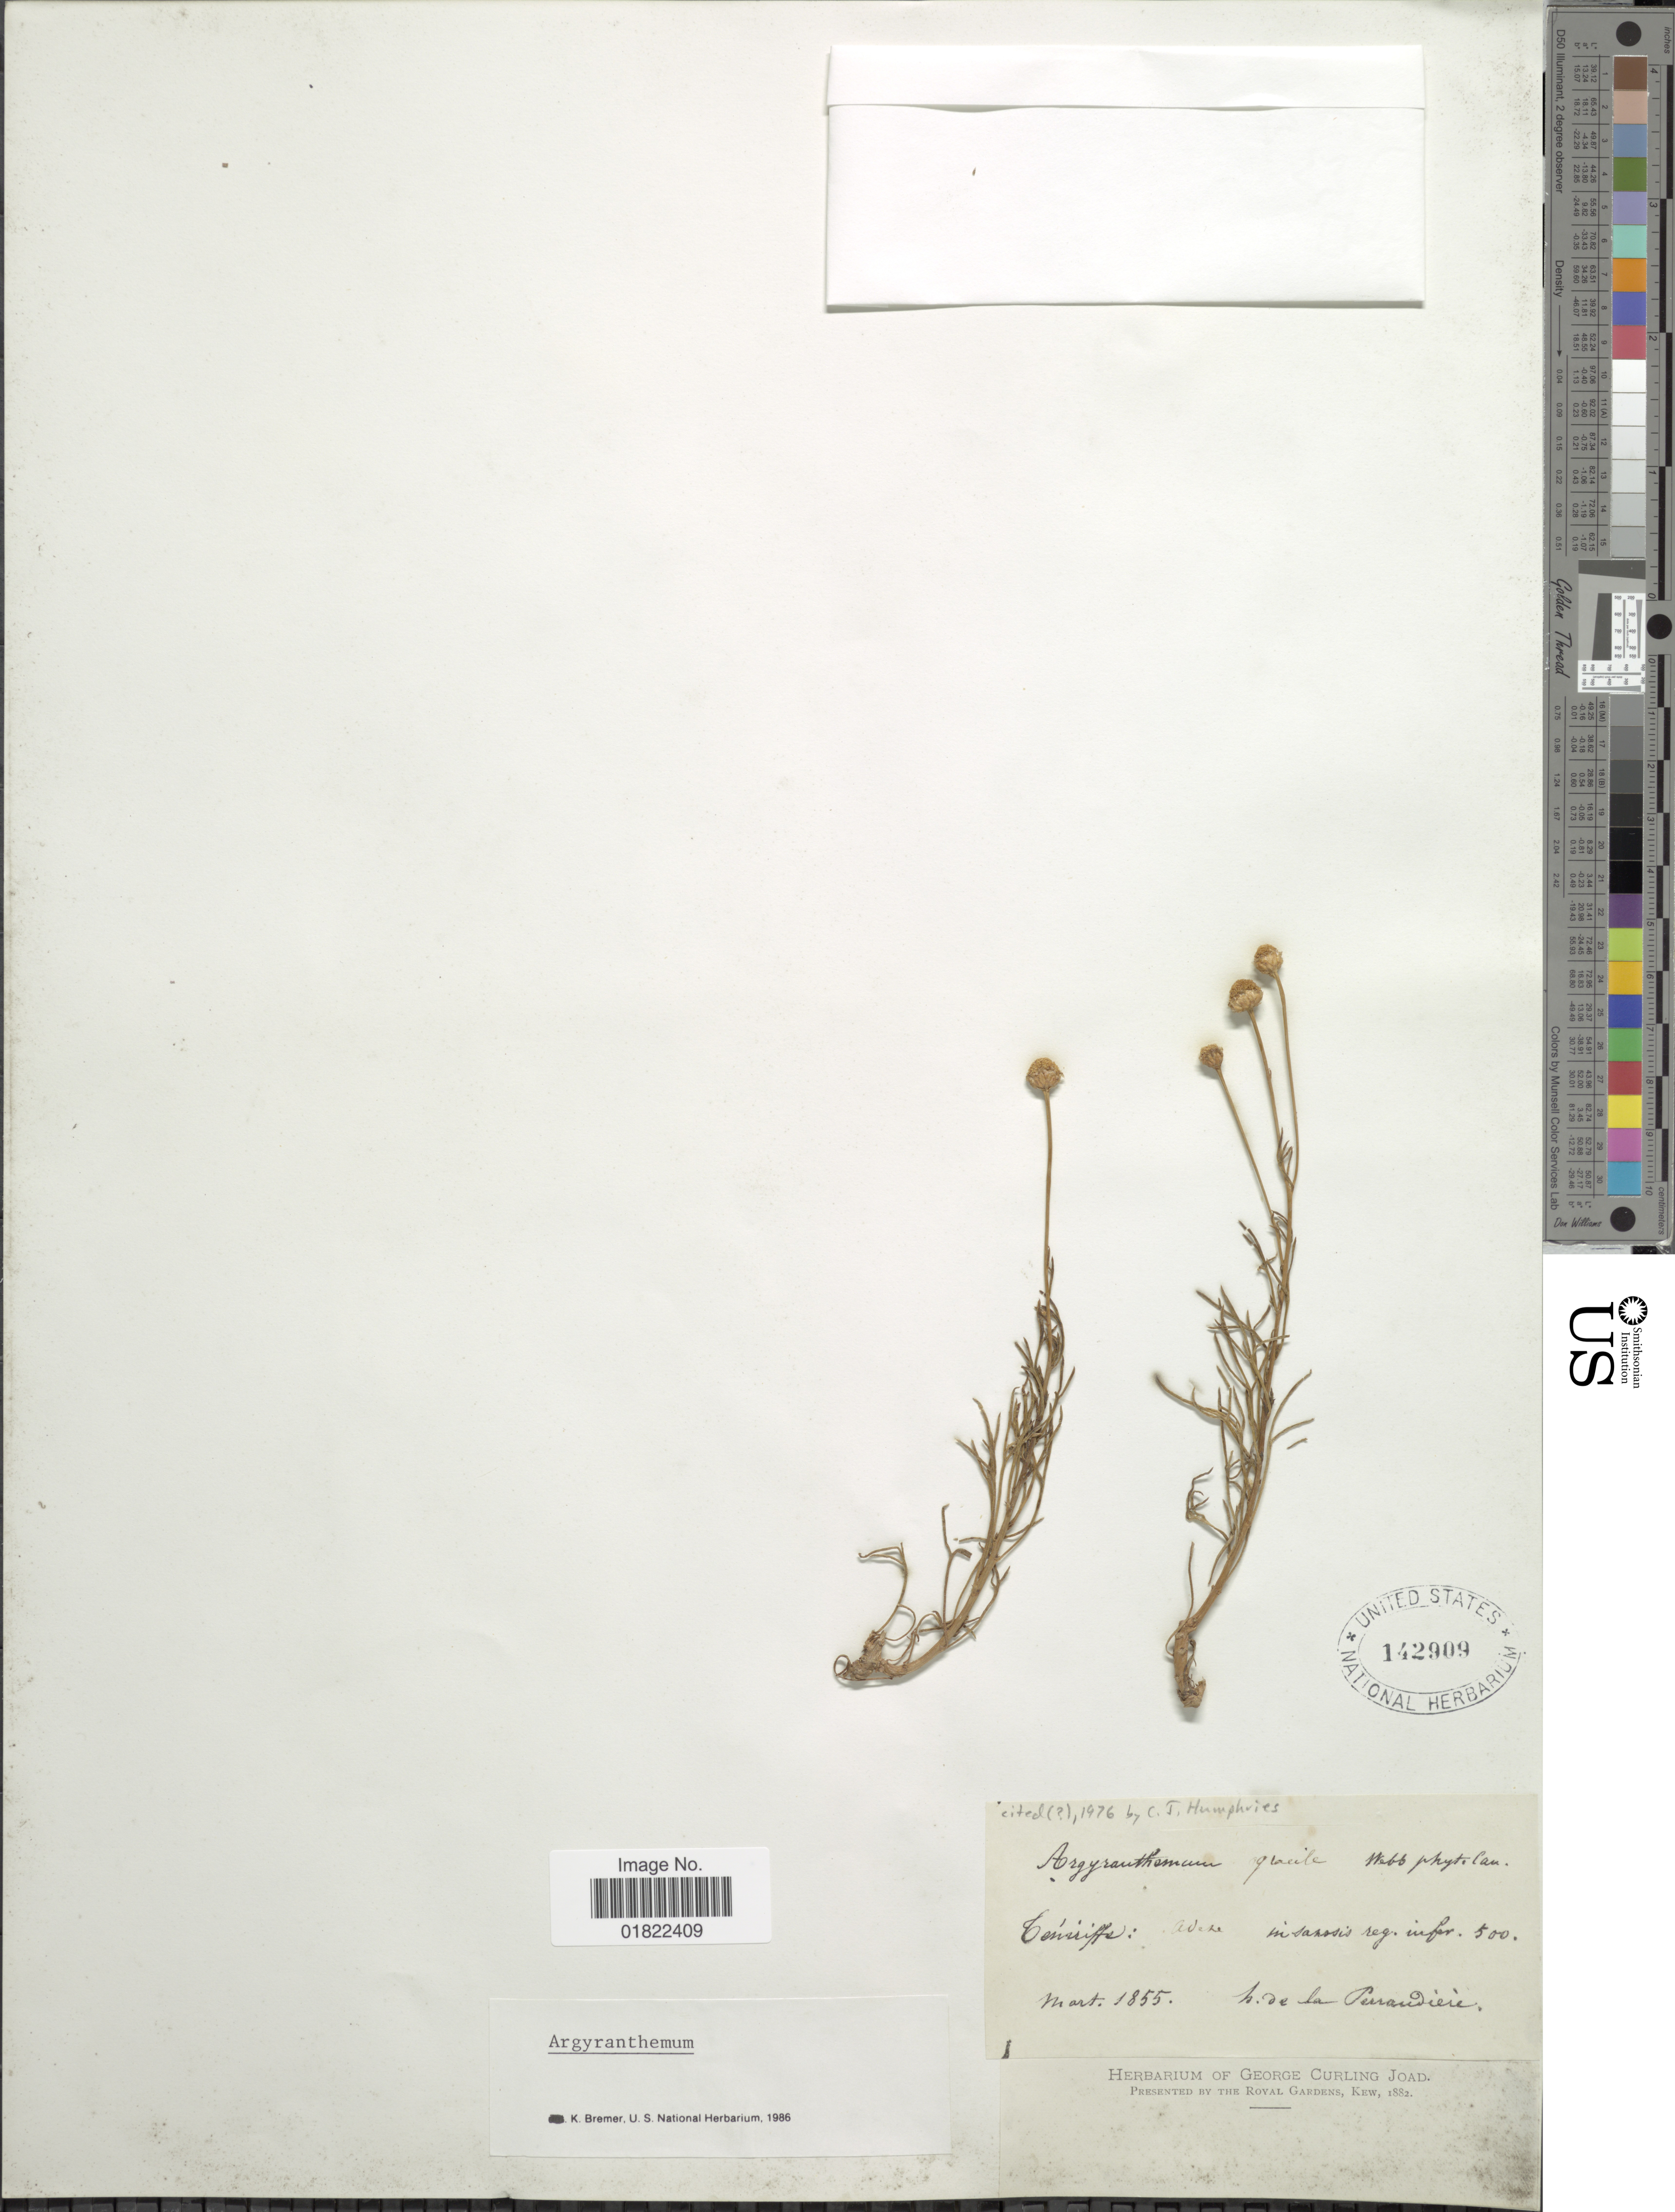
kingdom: Plantae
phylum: Tracheophyta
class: Magnoliopsida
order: Asterales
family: Asteraceae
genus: Argyranthemum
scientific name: Argyranthemum gracile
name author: Sch. Bip.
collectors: H. de la Perraudière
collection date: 1855-03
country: Spain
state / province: Canarias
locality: Tenerife: Adeje in saxosis reg infer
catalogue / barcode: US 142909